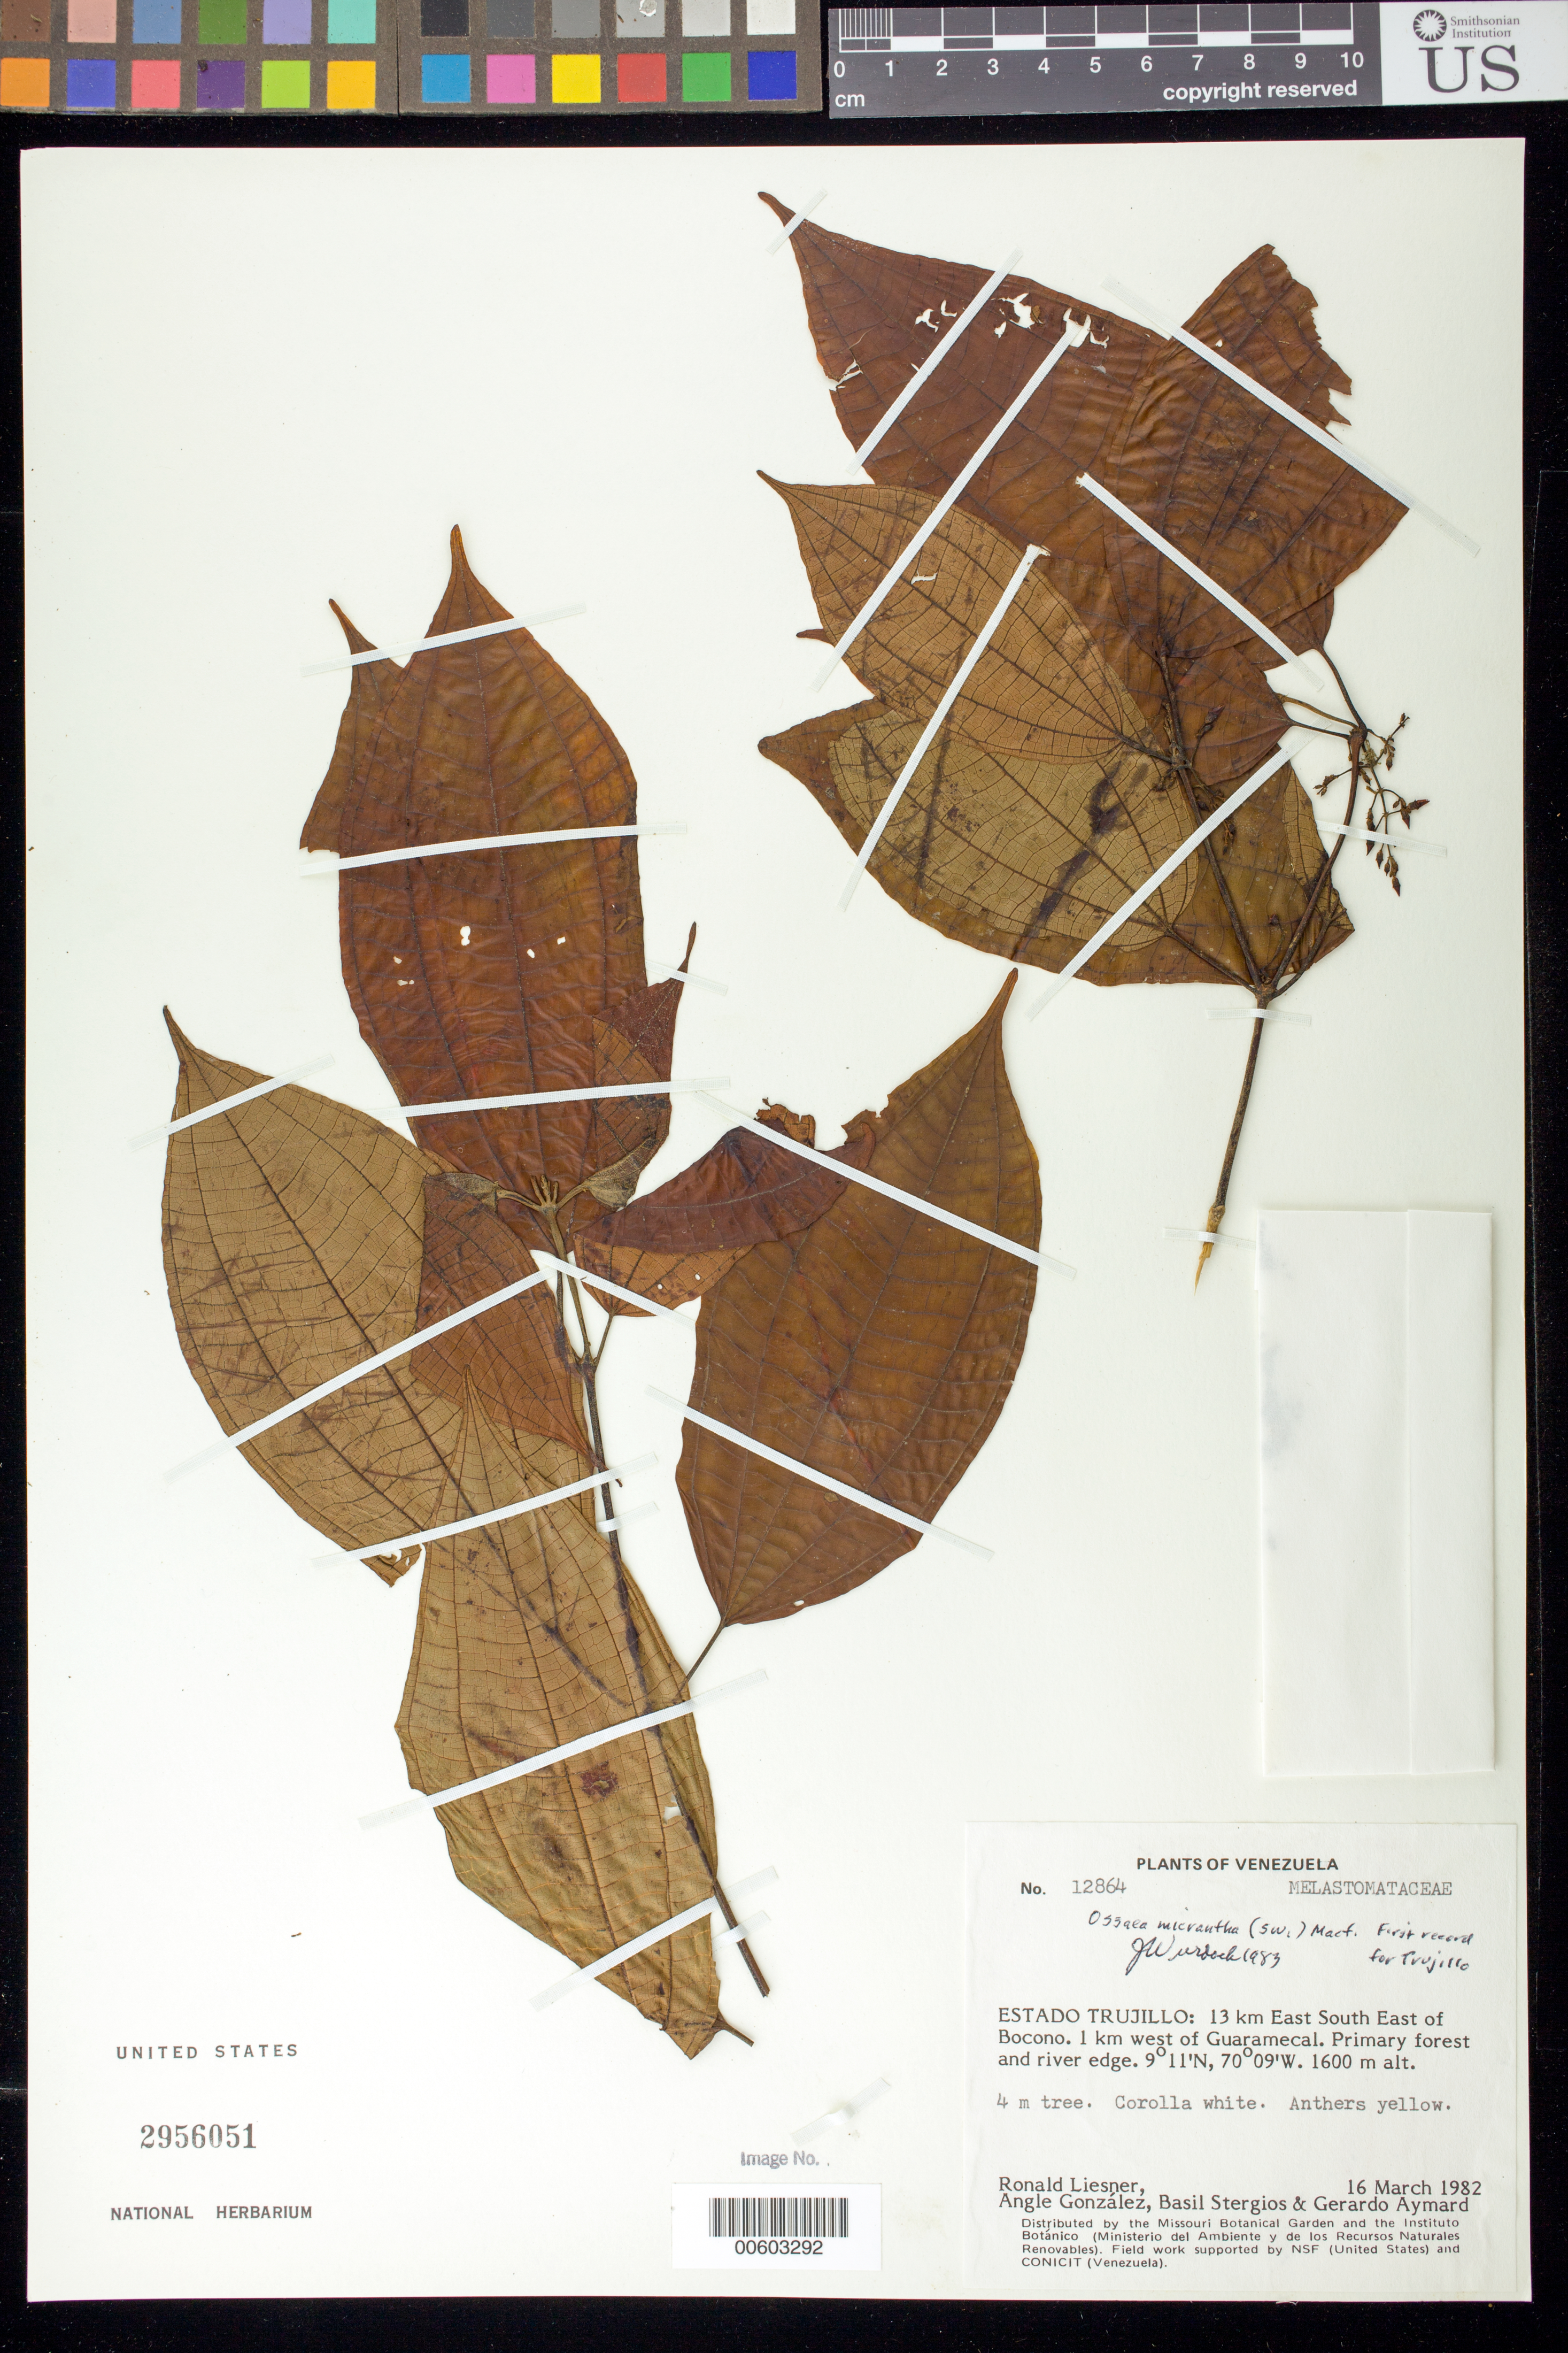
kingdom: Plantae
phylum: Tracheophyta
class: Magnoliopsida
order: Myrtales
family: Melastomataceae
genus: Ossaea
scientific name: Ossaea micrantha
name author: (Sw.) Macfad. ex Cogn.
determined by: Wurdack, John J., (US), US (UNITED STATES)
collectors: R. L. Liesner, A. C. González, B. G. Stergios & G. A. Aymard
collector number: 12864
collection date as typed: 16 Mar 1982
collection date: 1982-03-16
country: Venezuela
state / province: Trujillo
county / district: Boconó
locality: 13 km ESE of Boconó, 1 km W of Guaramacal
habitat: Primary forest and river edge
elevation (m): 1600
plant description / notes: MO, PORT, US, VEN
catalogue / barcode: US 2956051